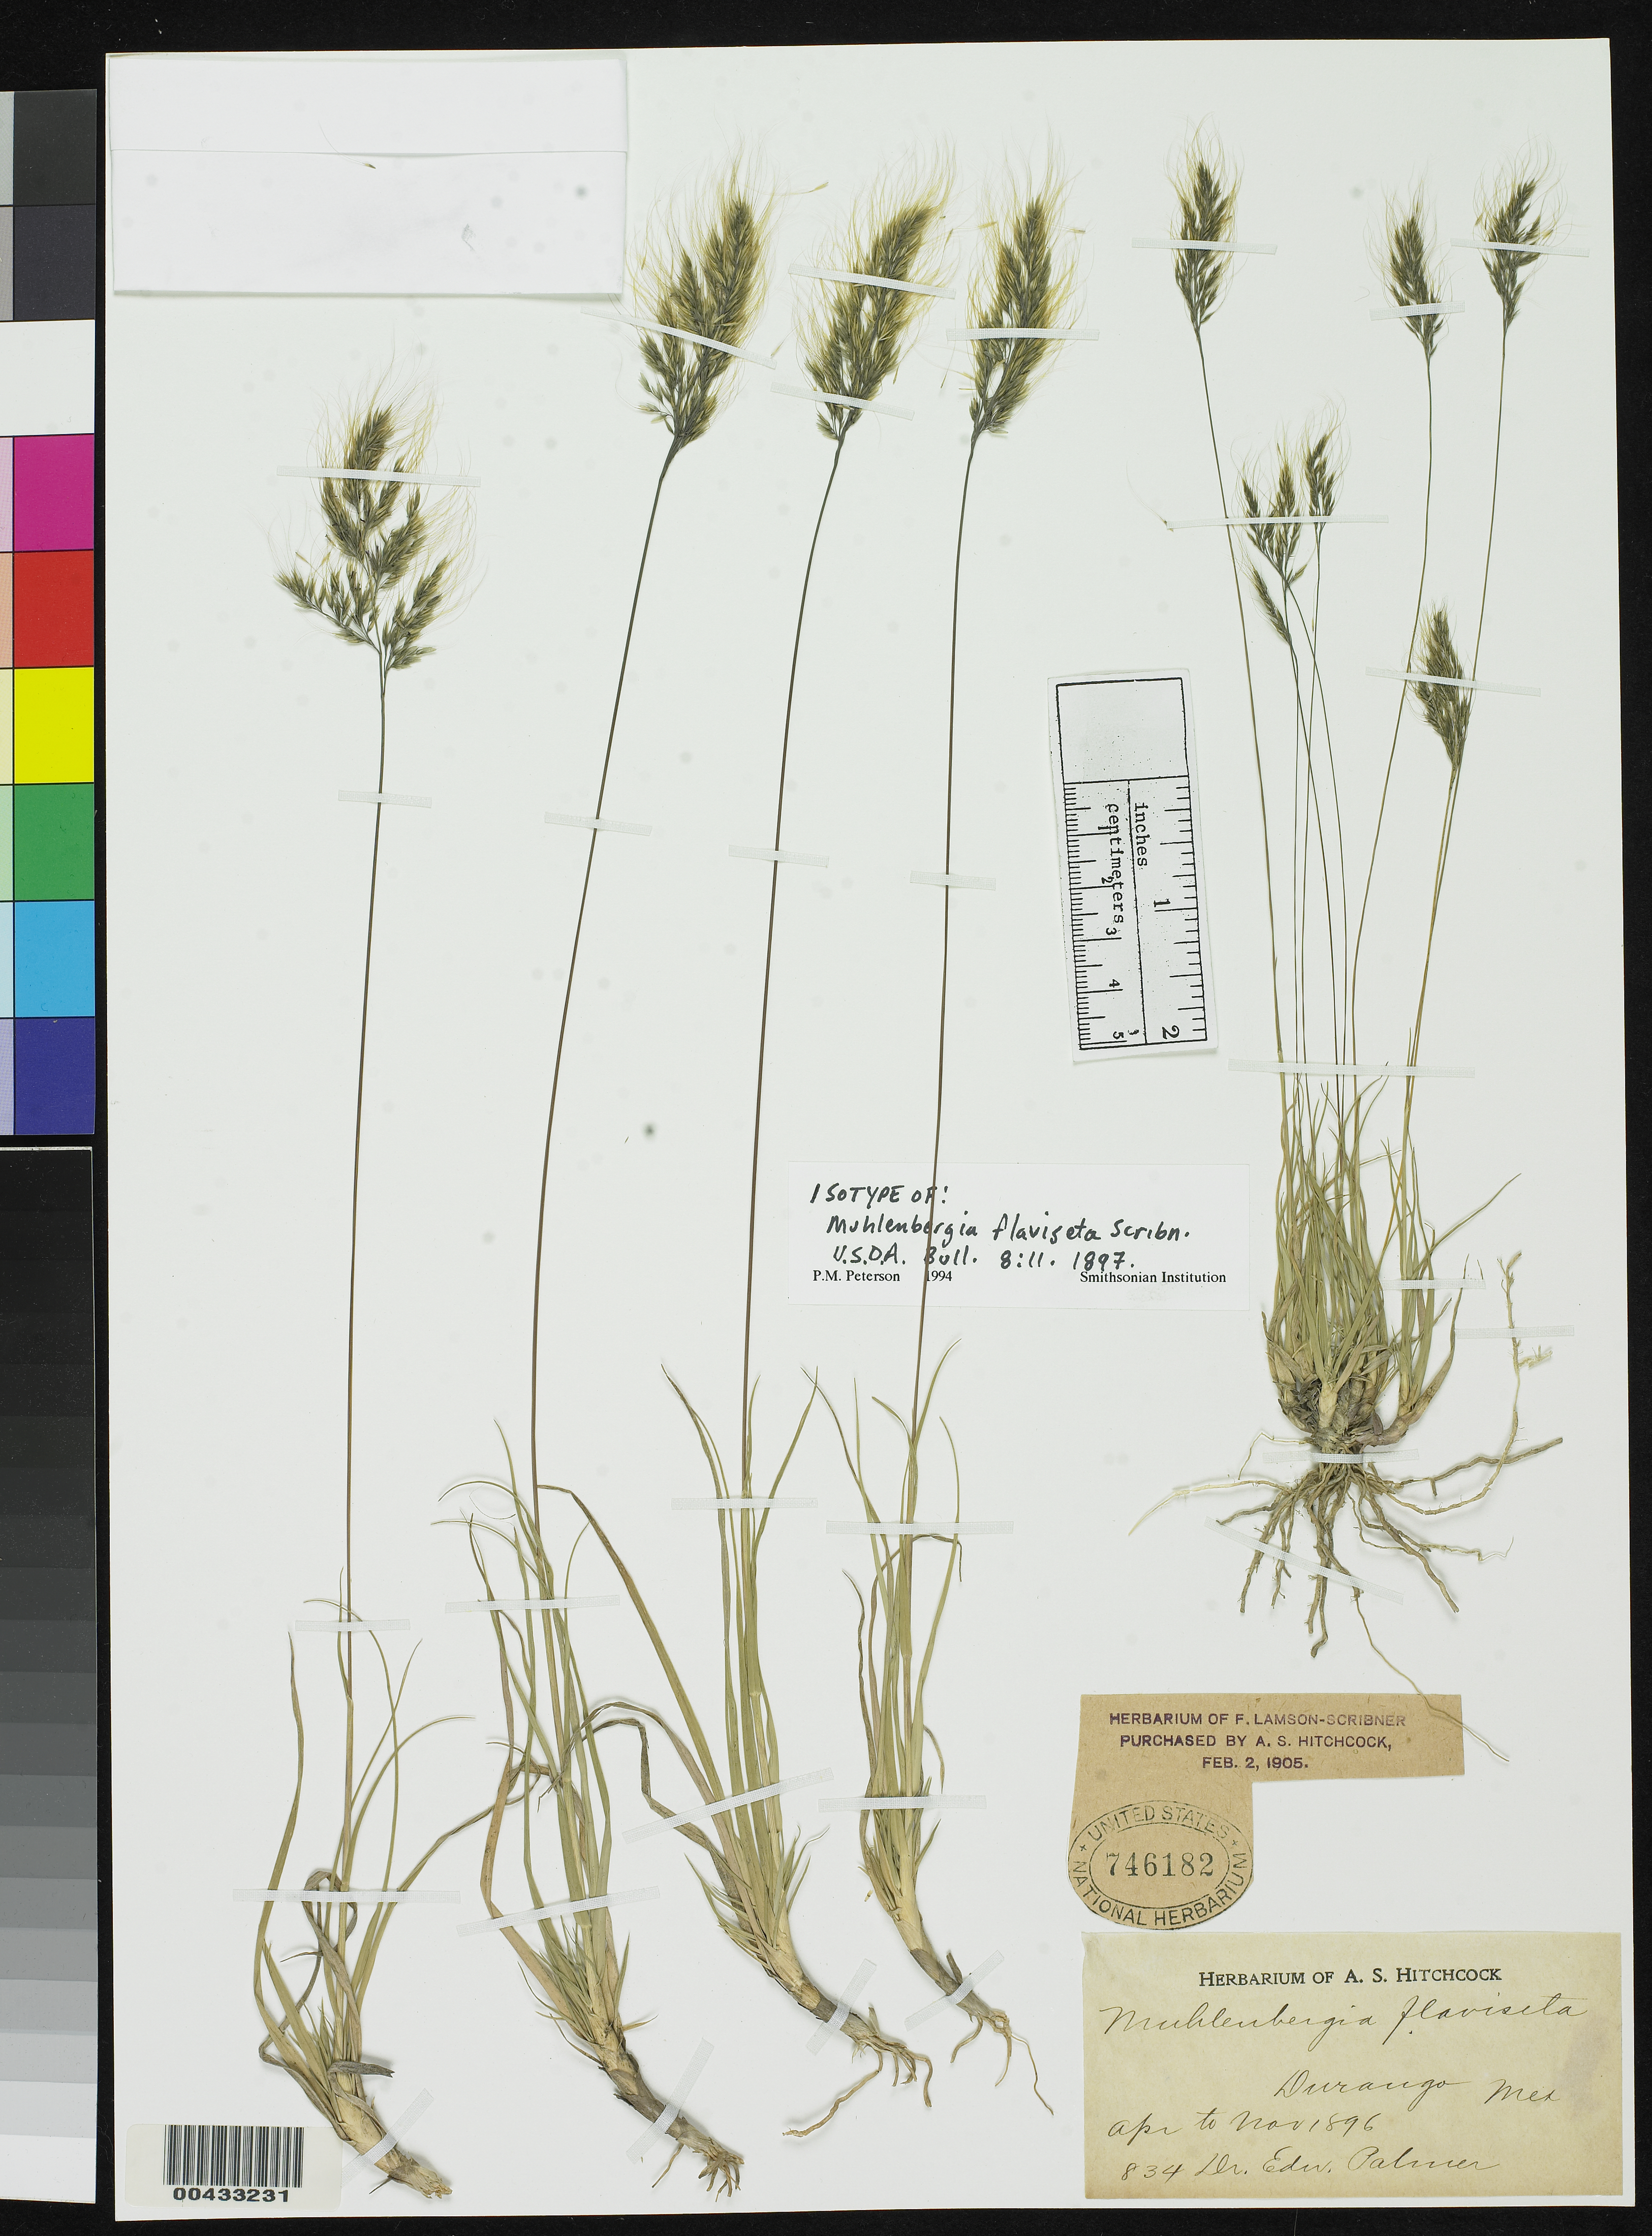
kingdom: Plantae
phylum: Tracheophyta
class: Liliopsida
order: Poales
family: Poaceae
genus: Muhlenbergia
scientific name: Muhlenbergia flaviseta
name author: Scribn.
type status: Isotype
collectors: E. Palmer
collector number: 834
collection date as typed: Apr 1896 to -- Nov 1896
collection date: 1896-04/1896-11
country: Mexico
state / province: Durango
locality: At Dos Cajetes, City of Durango & vicinity.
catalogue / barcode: US 746182